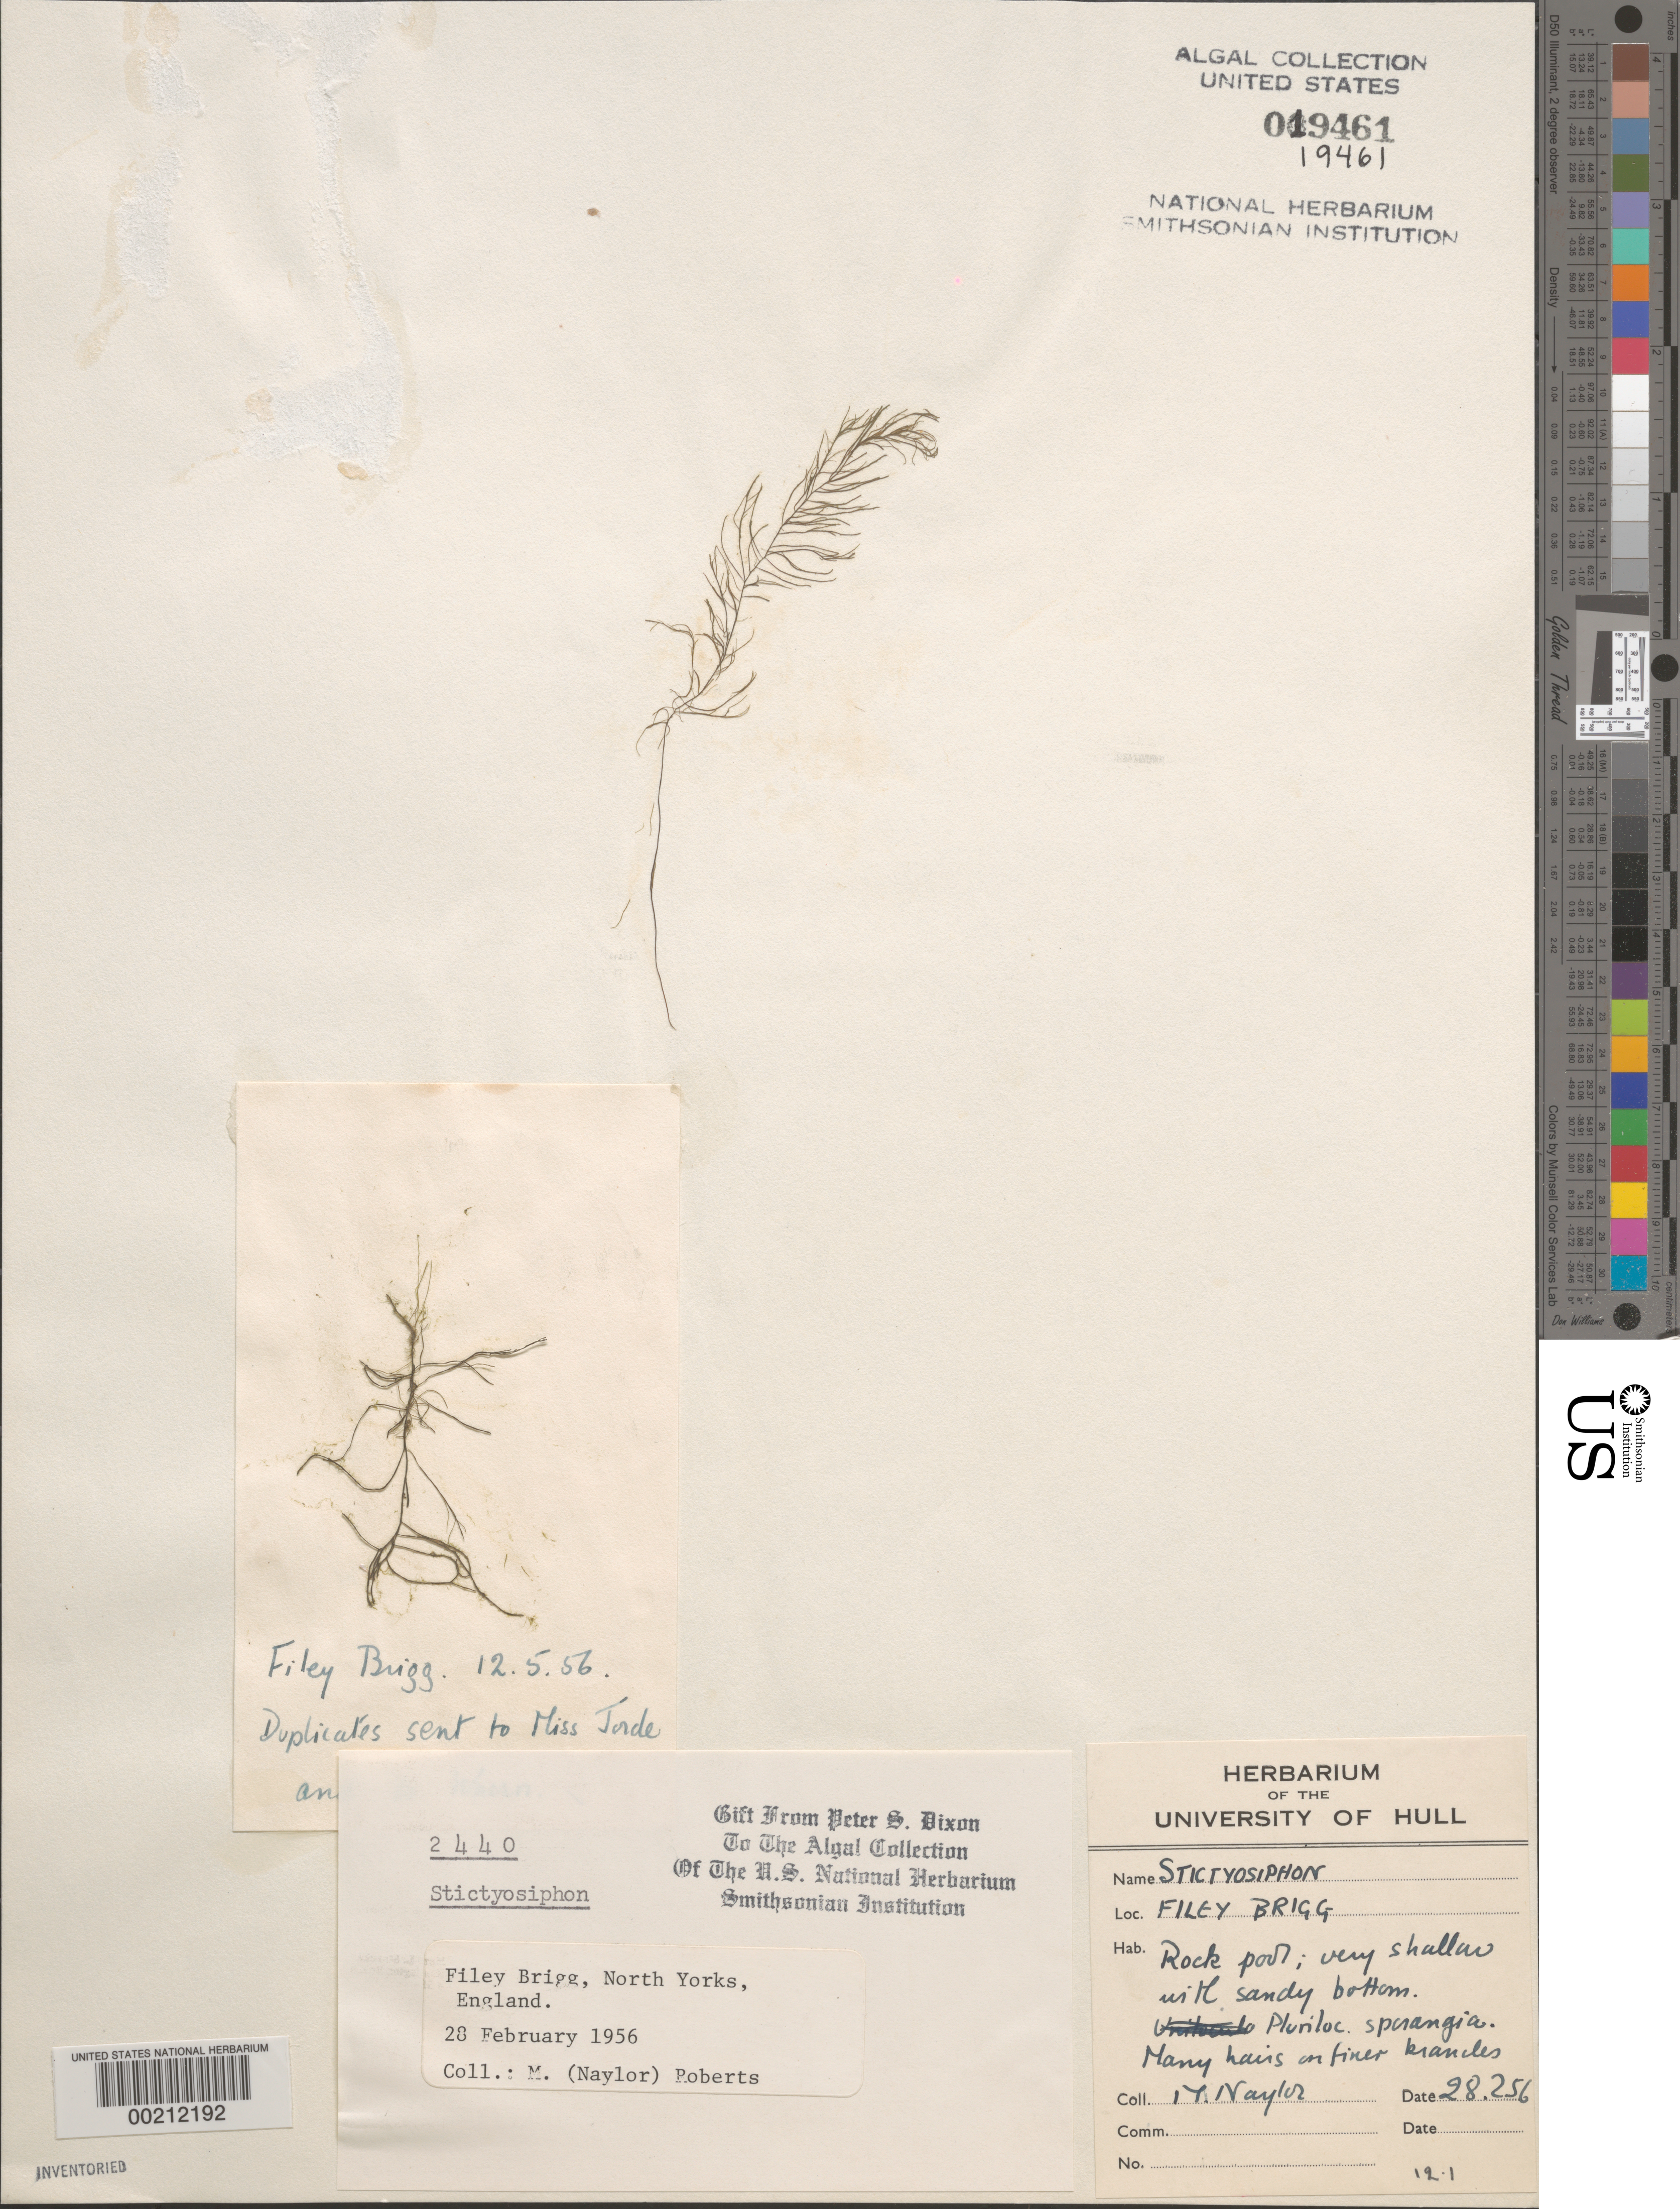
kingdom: Chromista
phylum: Ochrophyta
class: Phaeophyceae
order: Ectocarpales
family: Chordariaceae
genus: Stictyosiphon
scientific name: Stictyosiphon sp.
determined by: Dixon, P. S.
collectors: M. Roberts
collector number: PSD 2440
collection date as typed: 28 Feb 1956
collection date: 1956-02-28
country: United Kingdom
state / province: England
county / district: North Yorkshire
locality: Filey Brigg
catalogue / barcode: US 19461